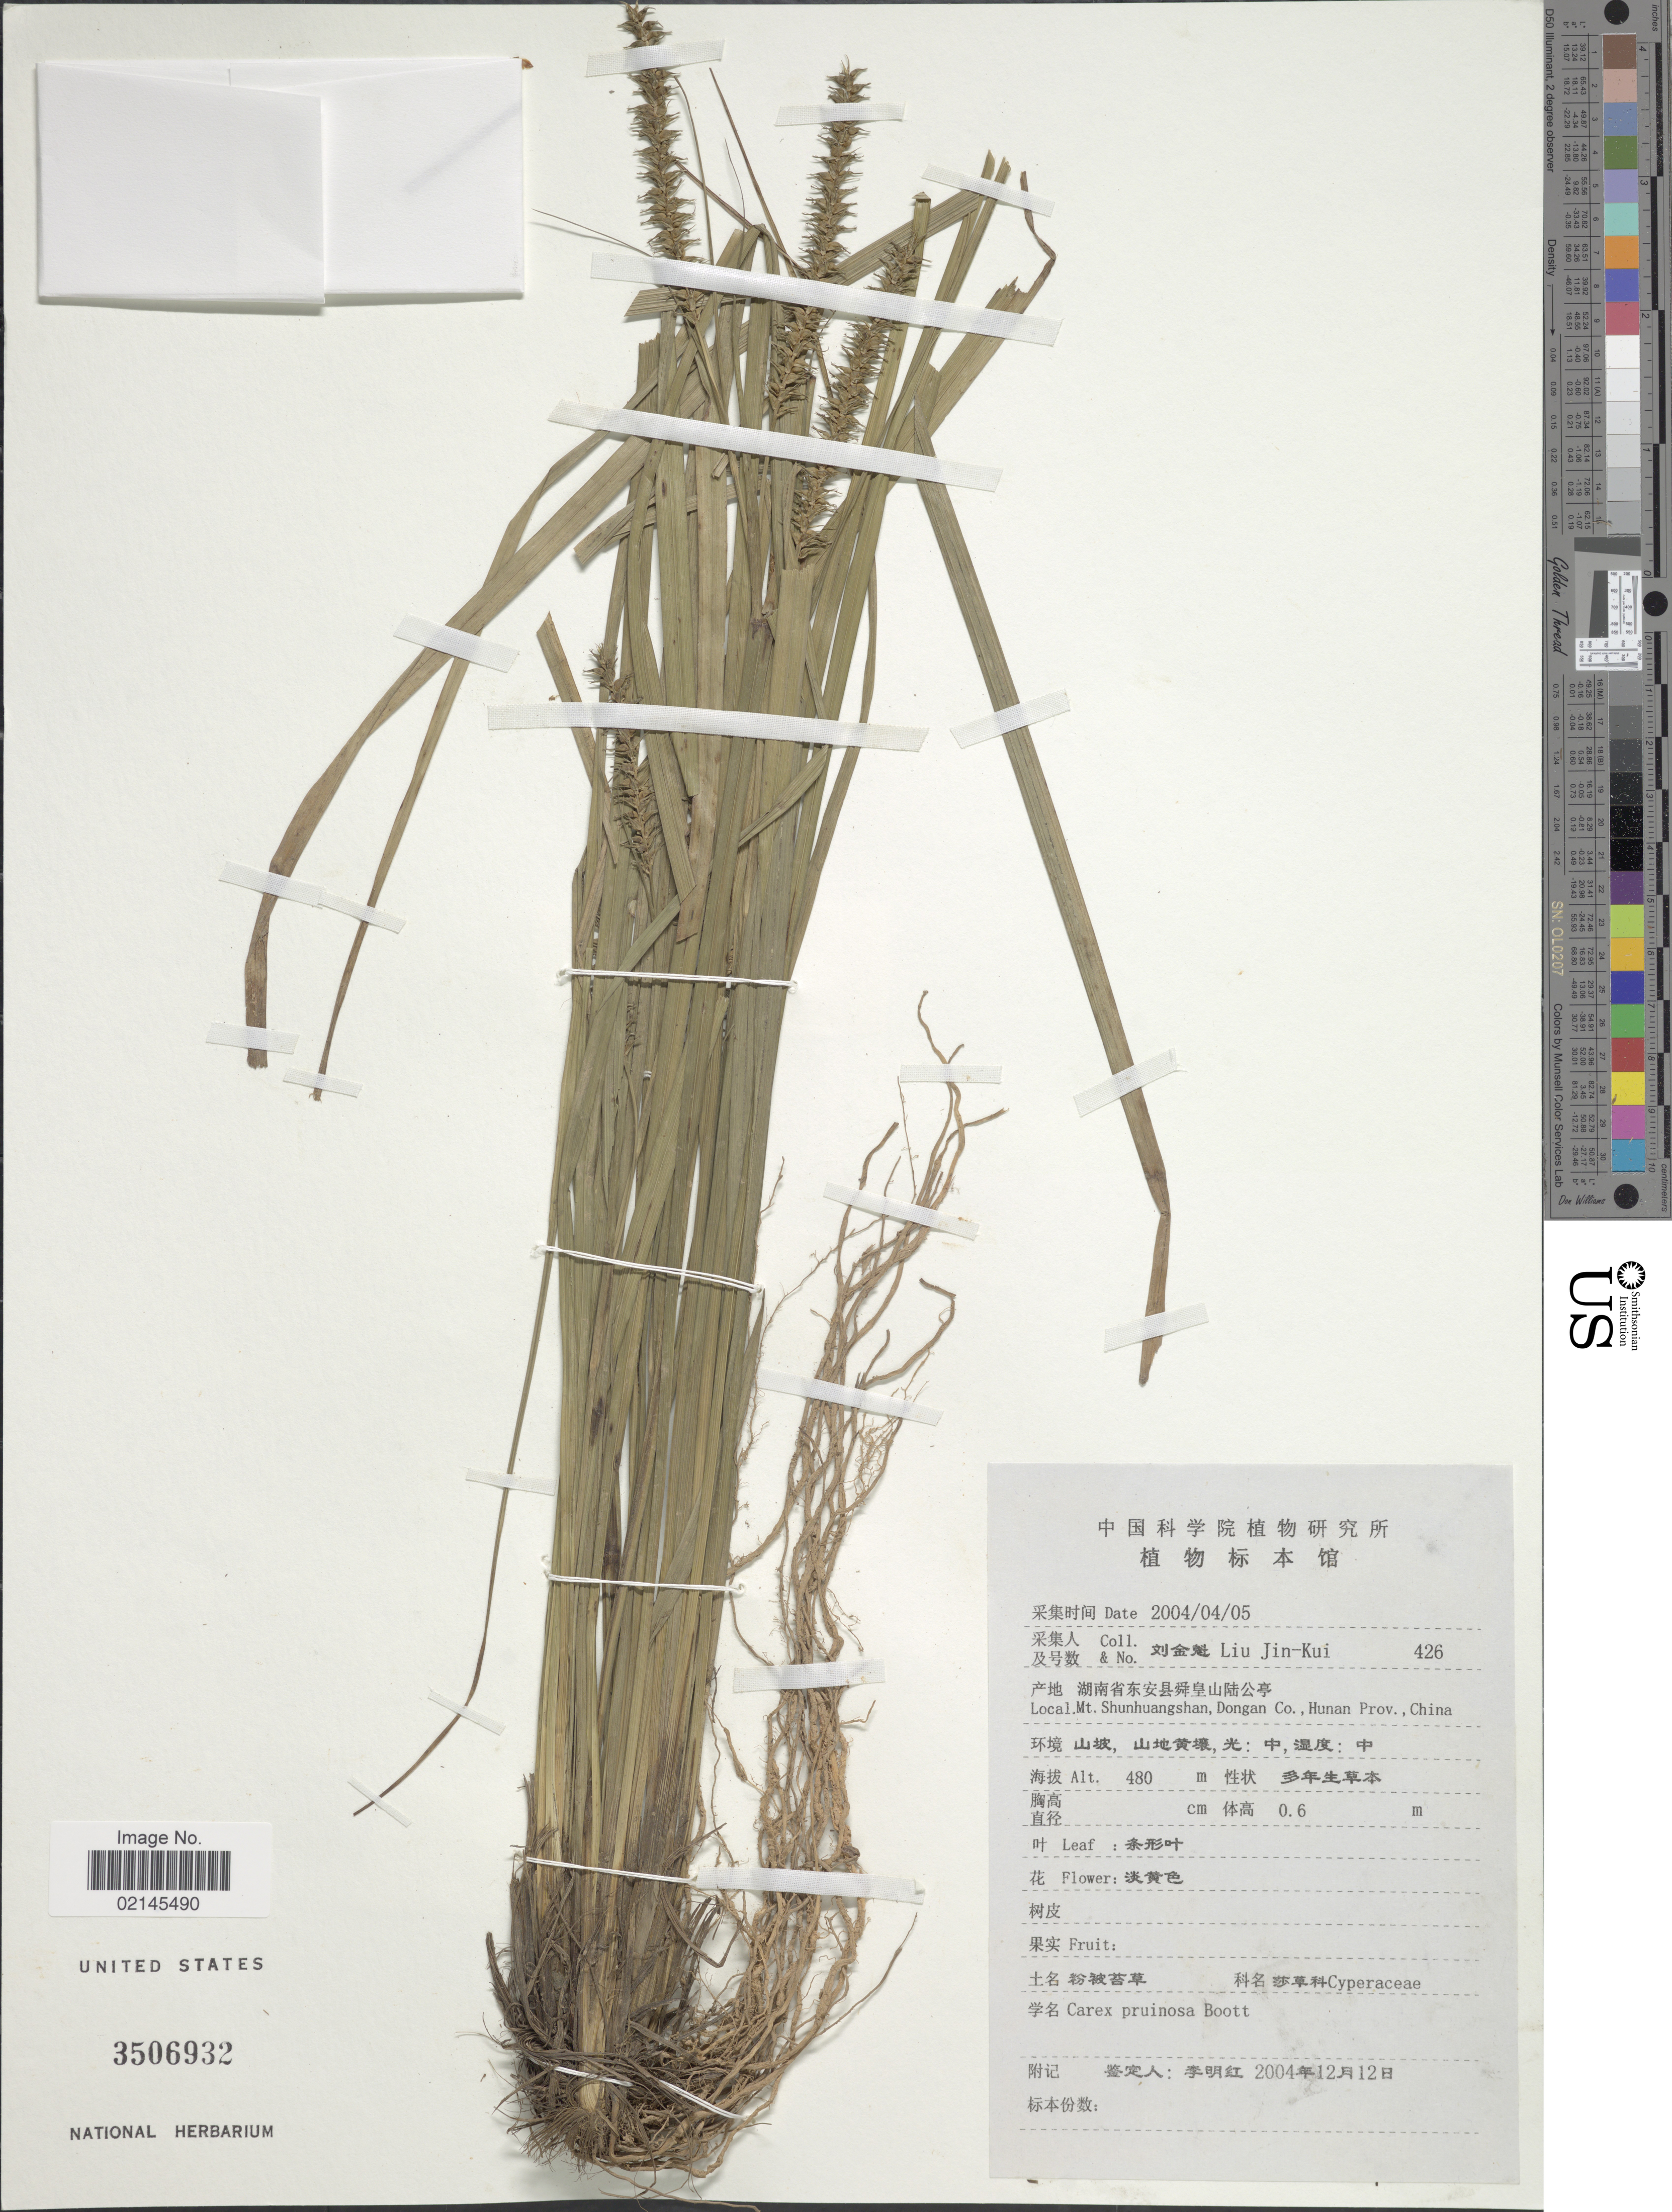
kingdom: Plantae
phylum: Tracheophyta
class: Liliopsida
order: Poales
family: Cyperaceae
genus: Carex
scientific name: Carex pruinosa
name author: Boott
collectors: Liu Jin-Kui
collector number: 426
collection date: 2004-04-05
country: China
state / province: Hunan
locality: Mt. Shunhuangshan, Dongan Co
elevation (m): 480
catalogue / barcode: US 3506932